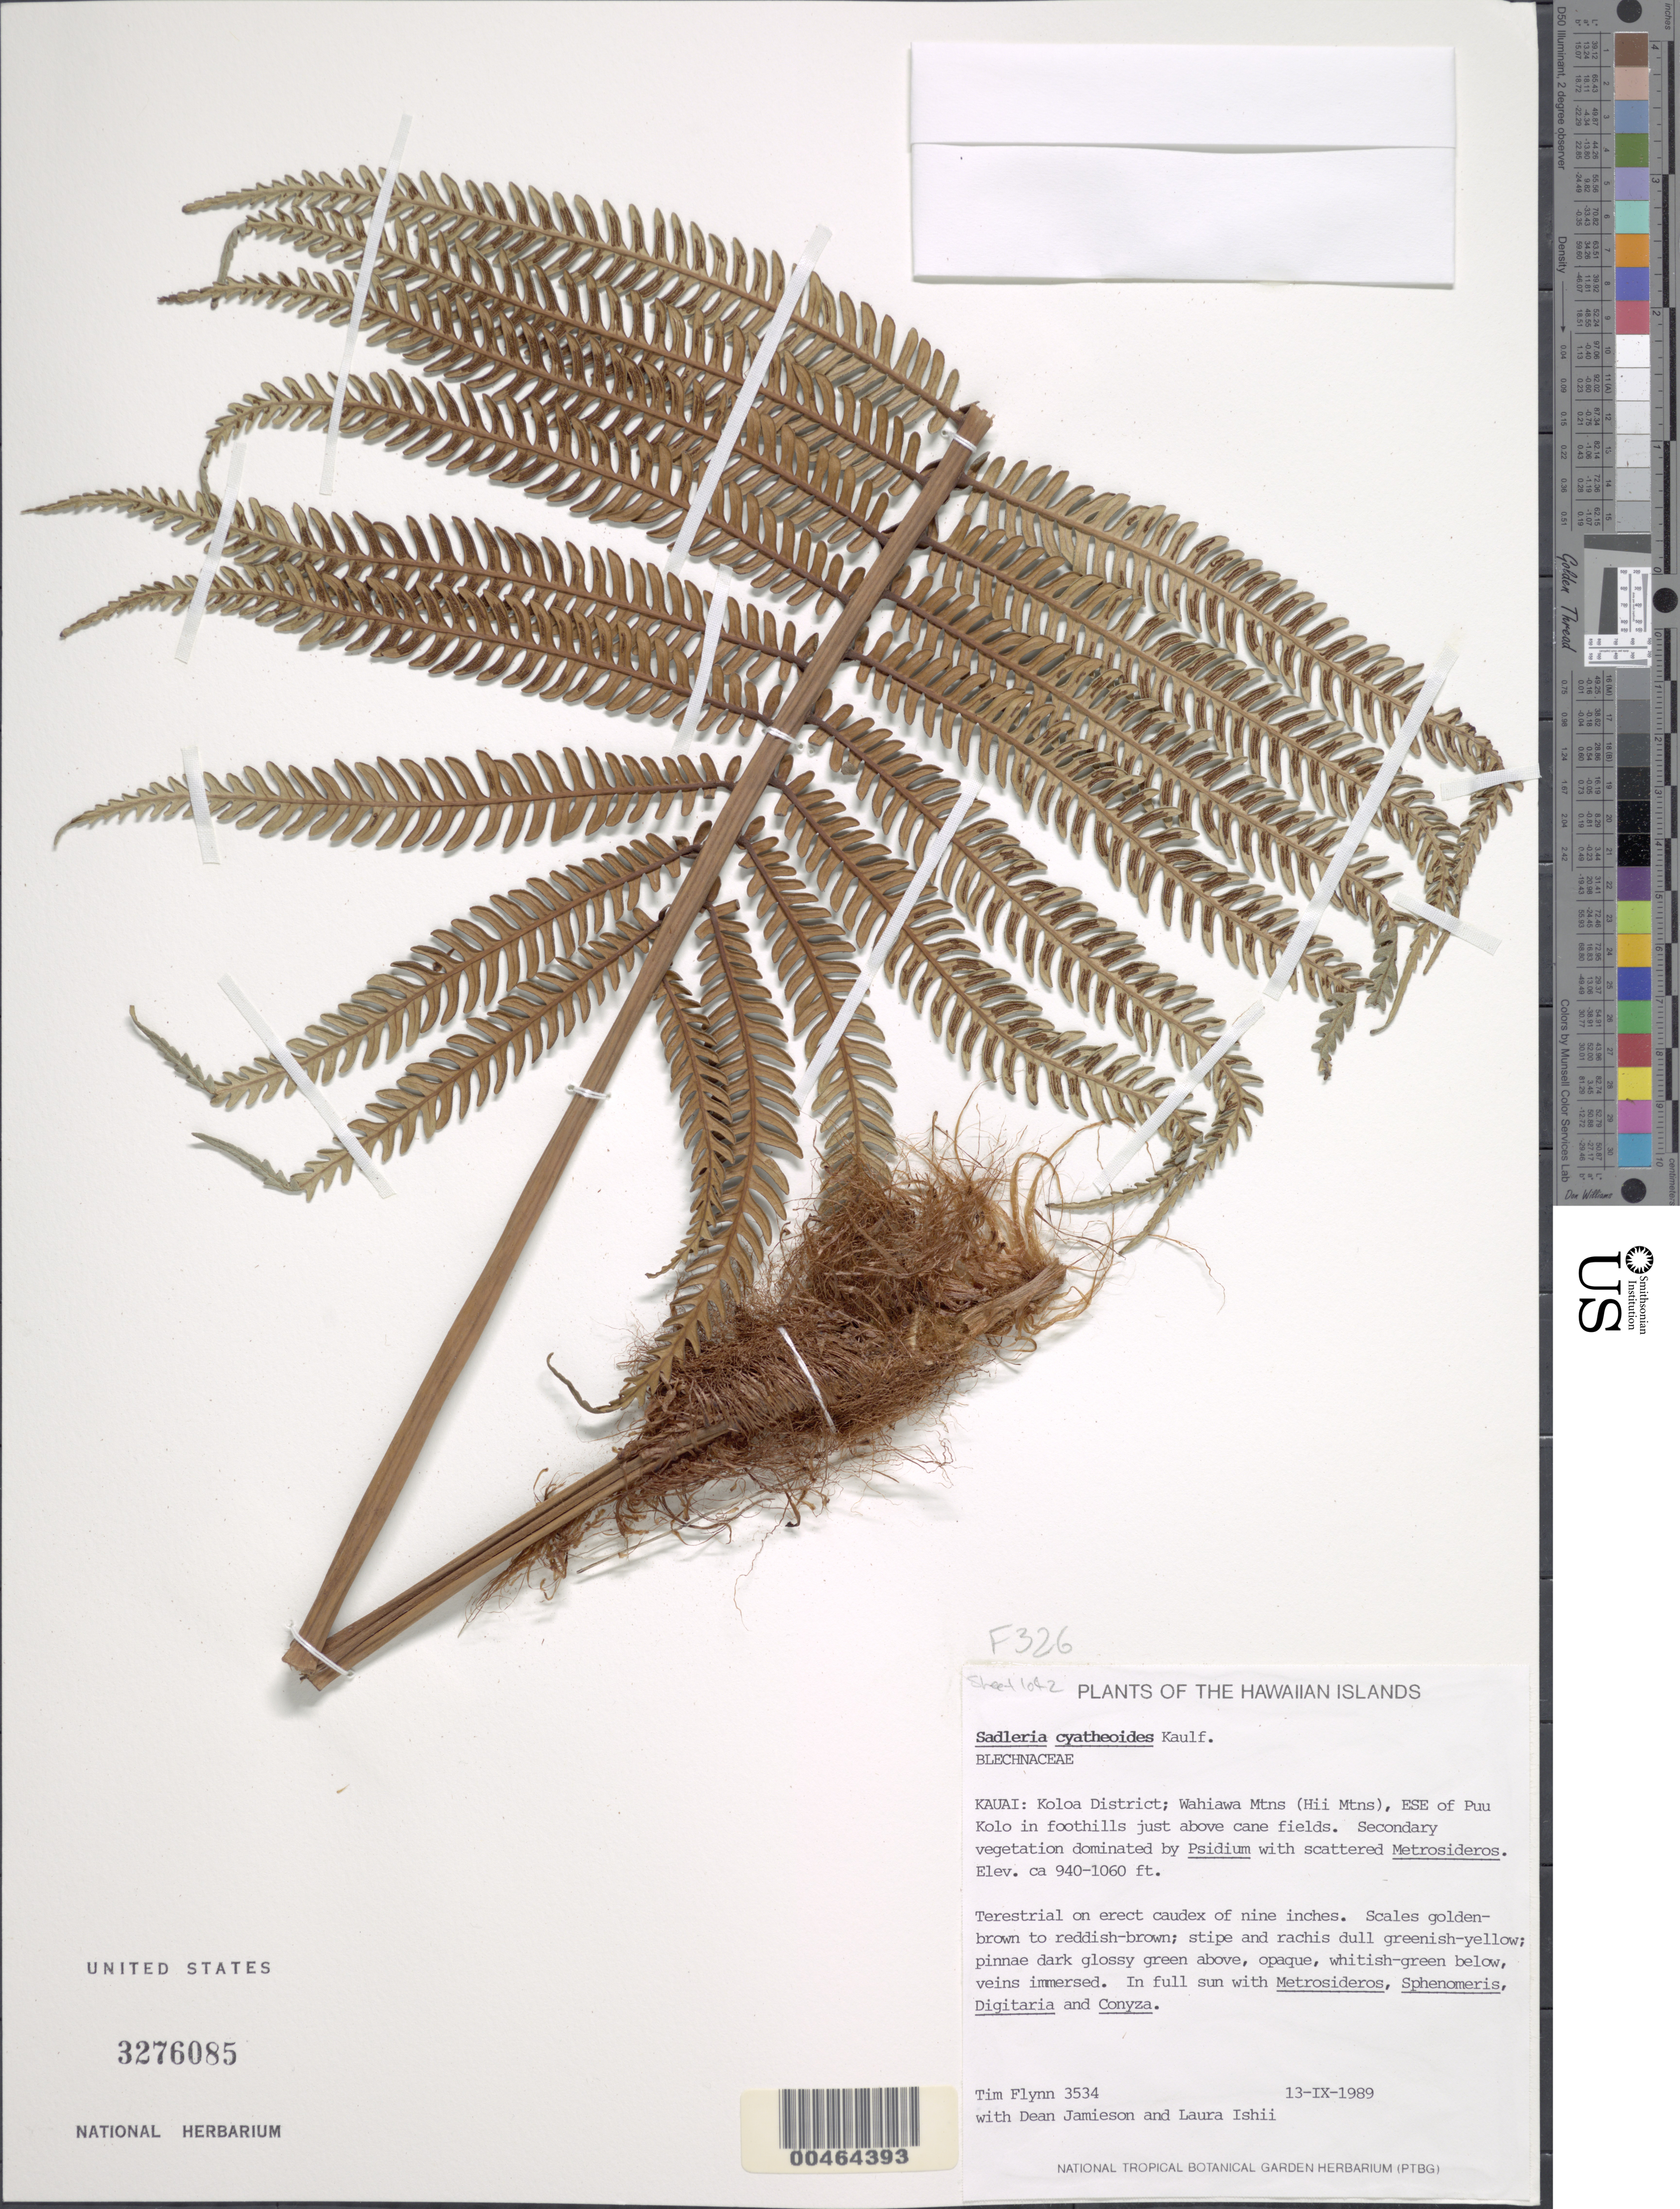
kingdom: Plantae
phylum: Tracheophyta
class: Polypodiopsida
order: Polypodiales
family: Blechnaceae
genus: Sadleria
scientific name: Sadleria cyatheoides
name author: Kaulf.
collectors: T. W. Flynn, D. Jamieson & L. Ishii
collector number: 3534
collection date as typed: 13 Sep 1989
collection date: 1989-09-13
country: United States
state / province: Hawaii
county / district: Kauai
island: Kaua'i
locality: Koloa District; Wahiawa Mtns (Hi Mtns), ESE of Puu Kolo in foothills just above cane fields.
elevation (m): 287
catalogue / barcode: US 3276085